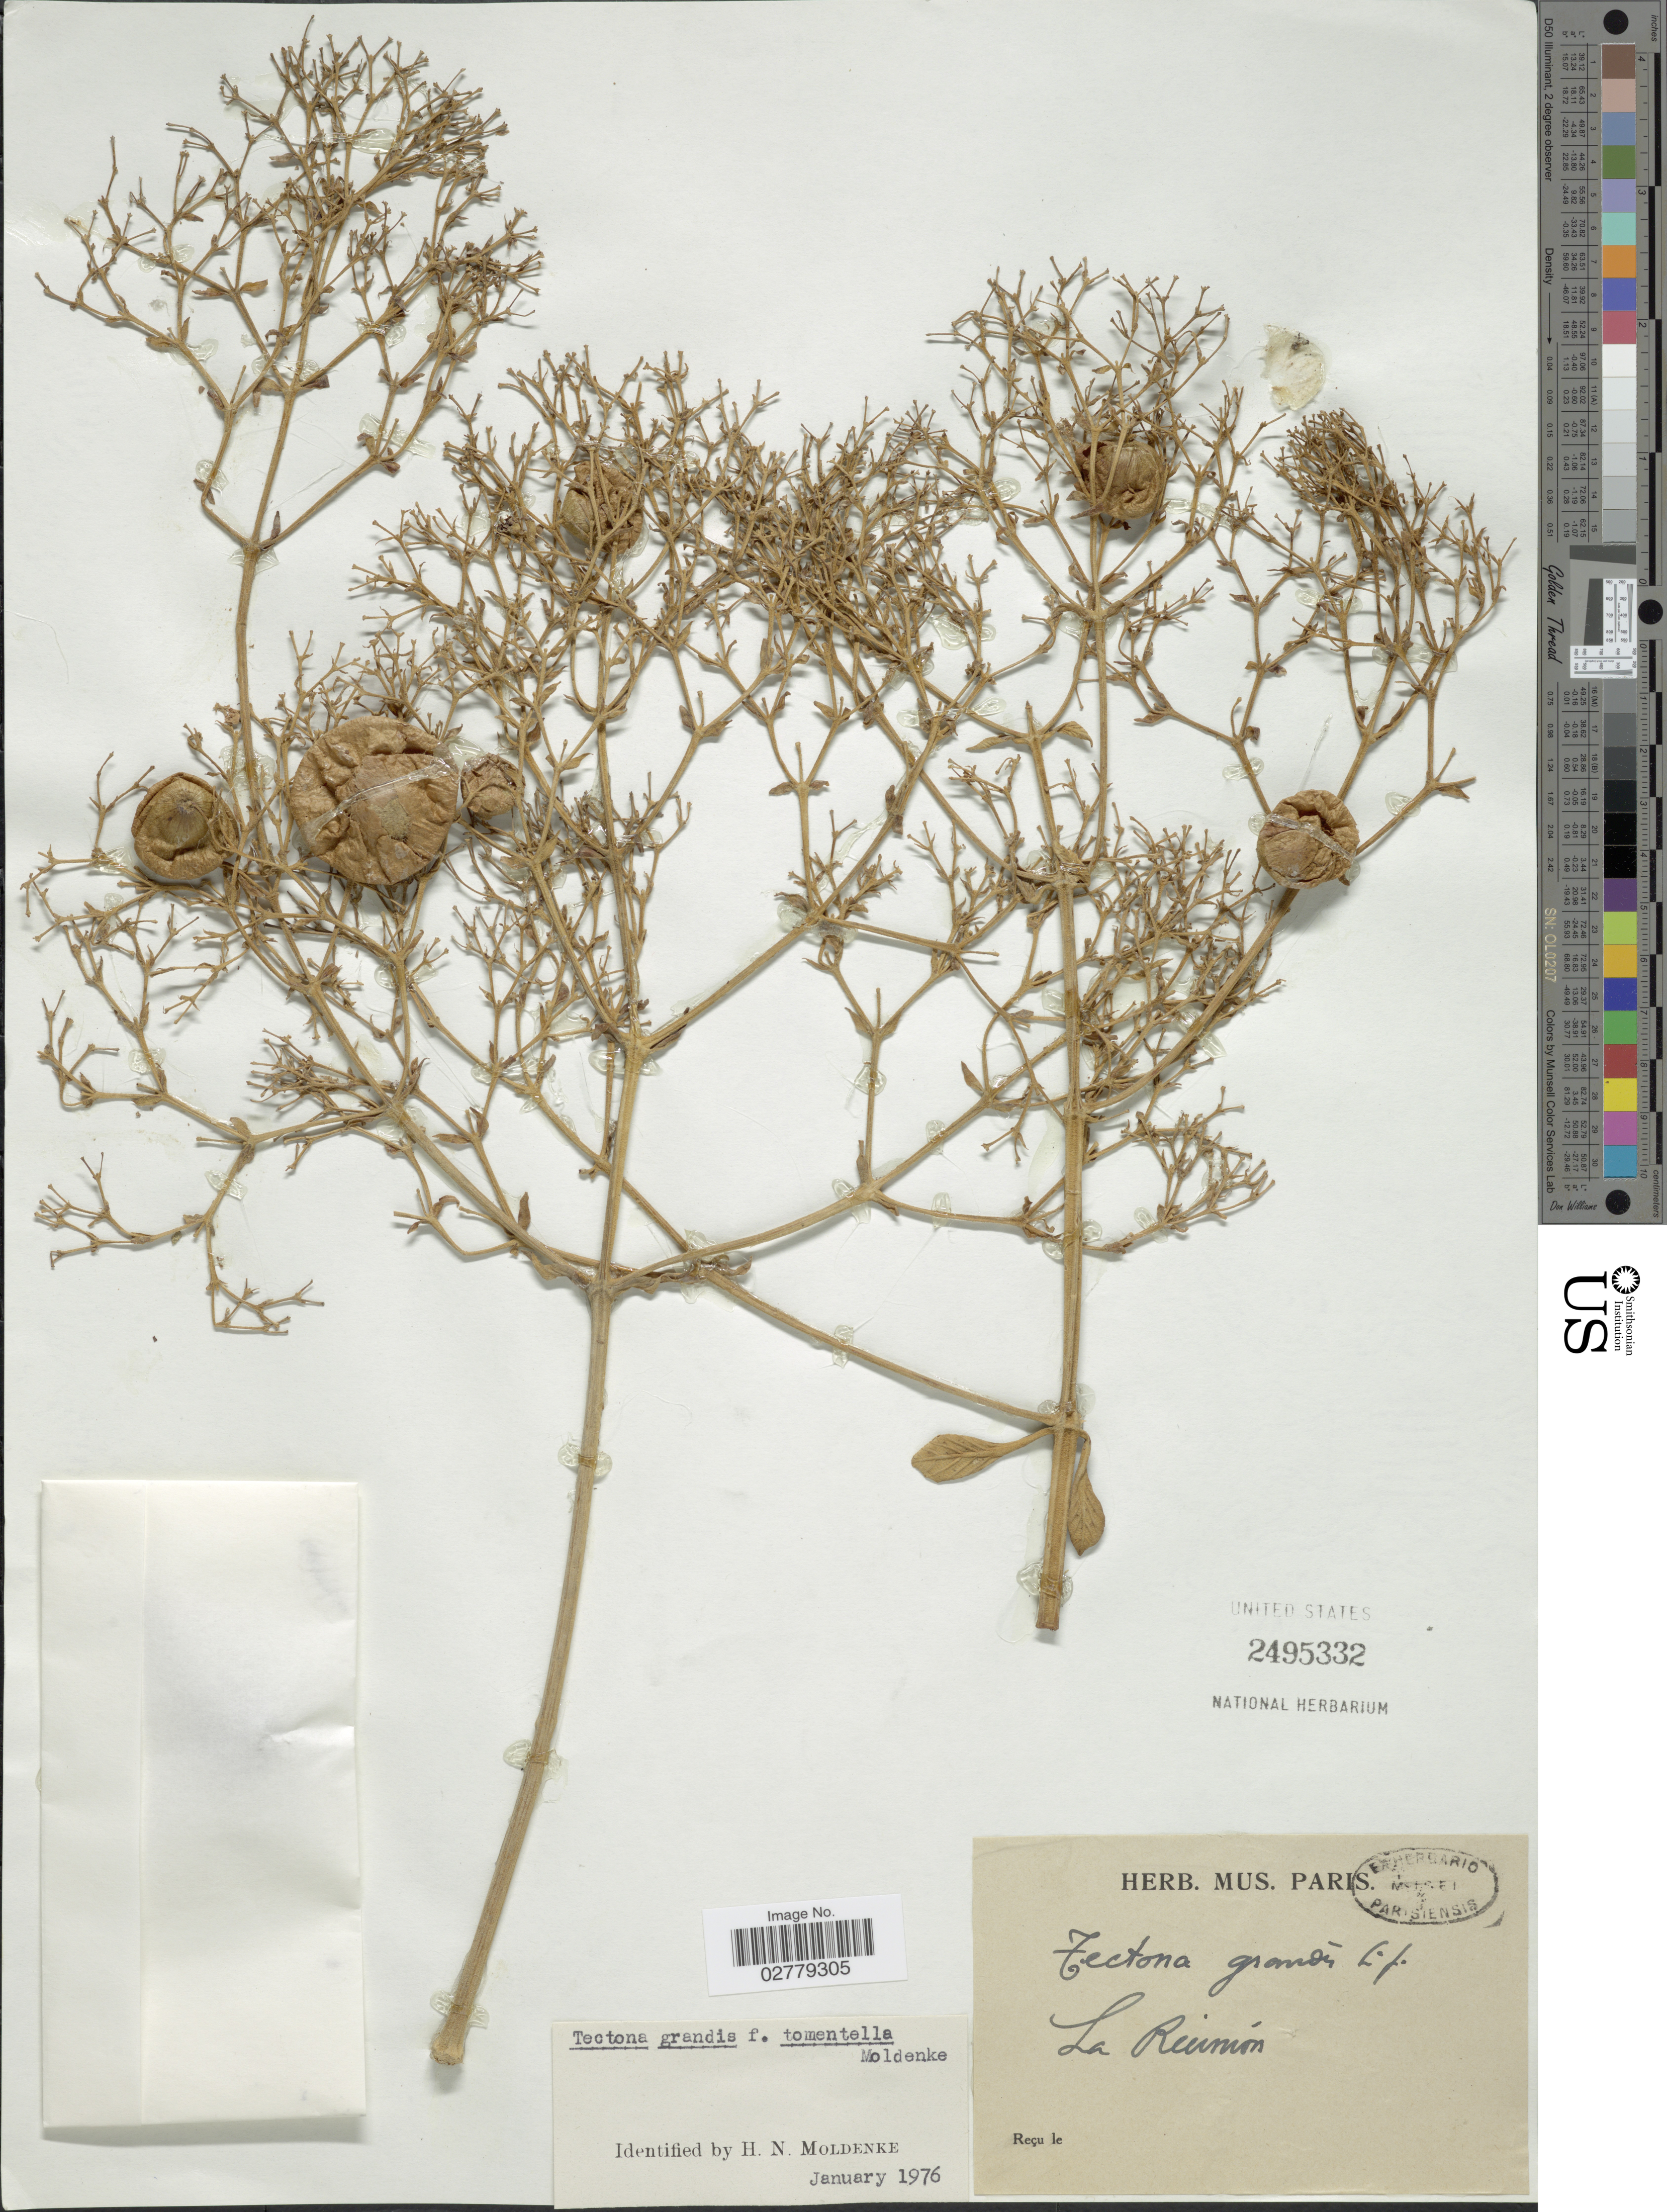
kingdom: Plantae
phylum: Tracheophyta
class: Magnoliopsida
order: Lamiales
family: Lamiaceae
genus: Tectona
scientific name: Tectona grandis f. tomentella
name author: Moldenke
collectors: ex herb. Mus. Paris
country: Reunion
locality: La Reunión.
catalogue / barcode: US 2495332